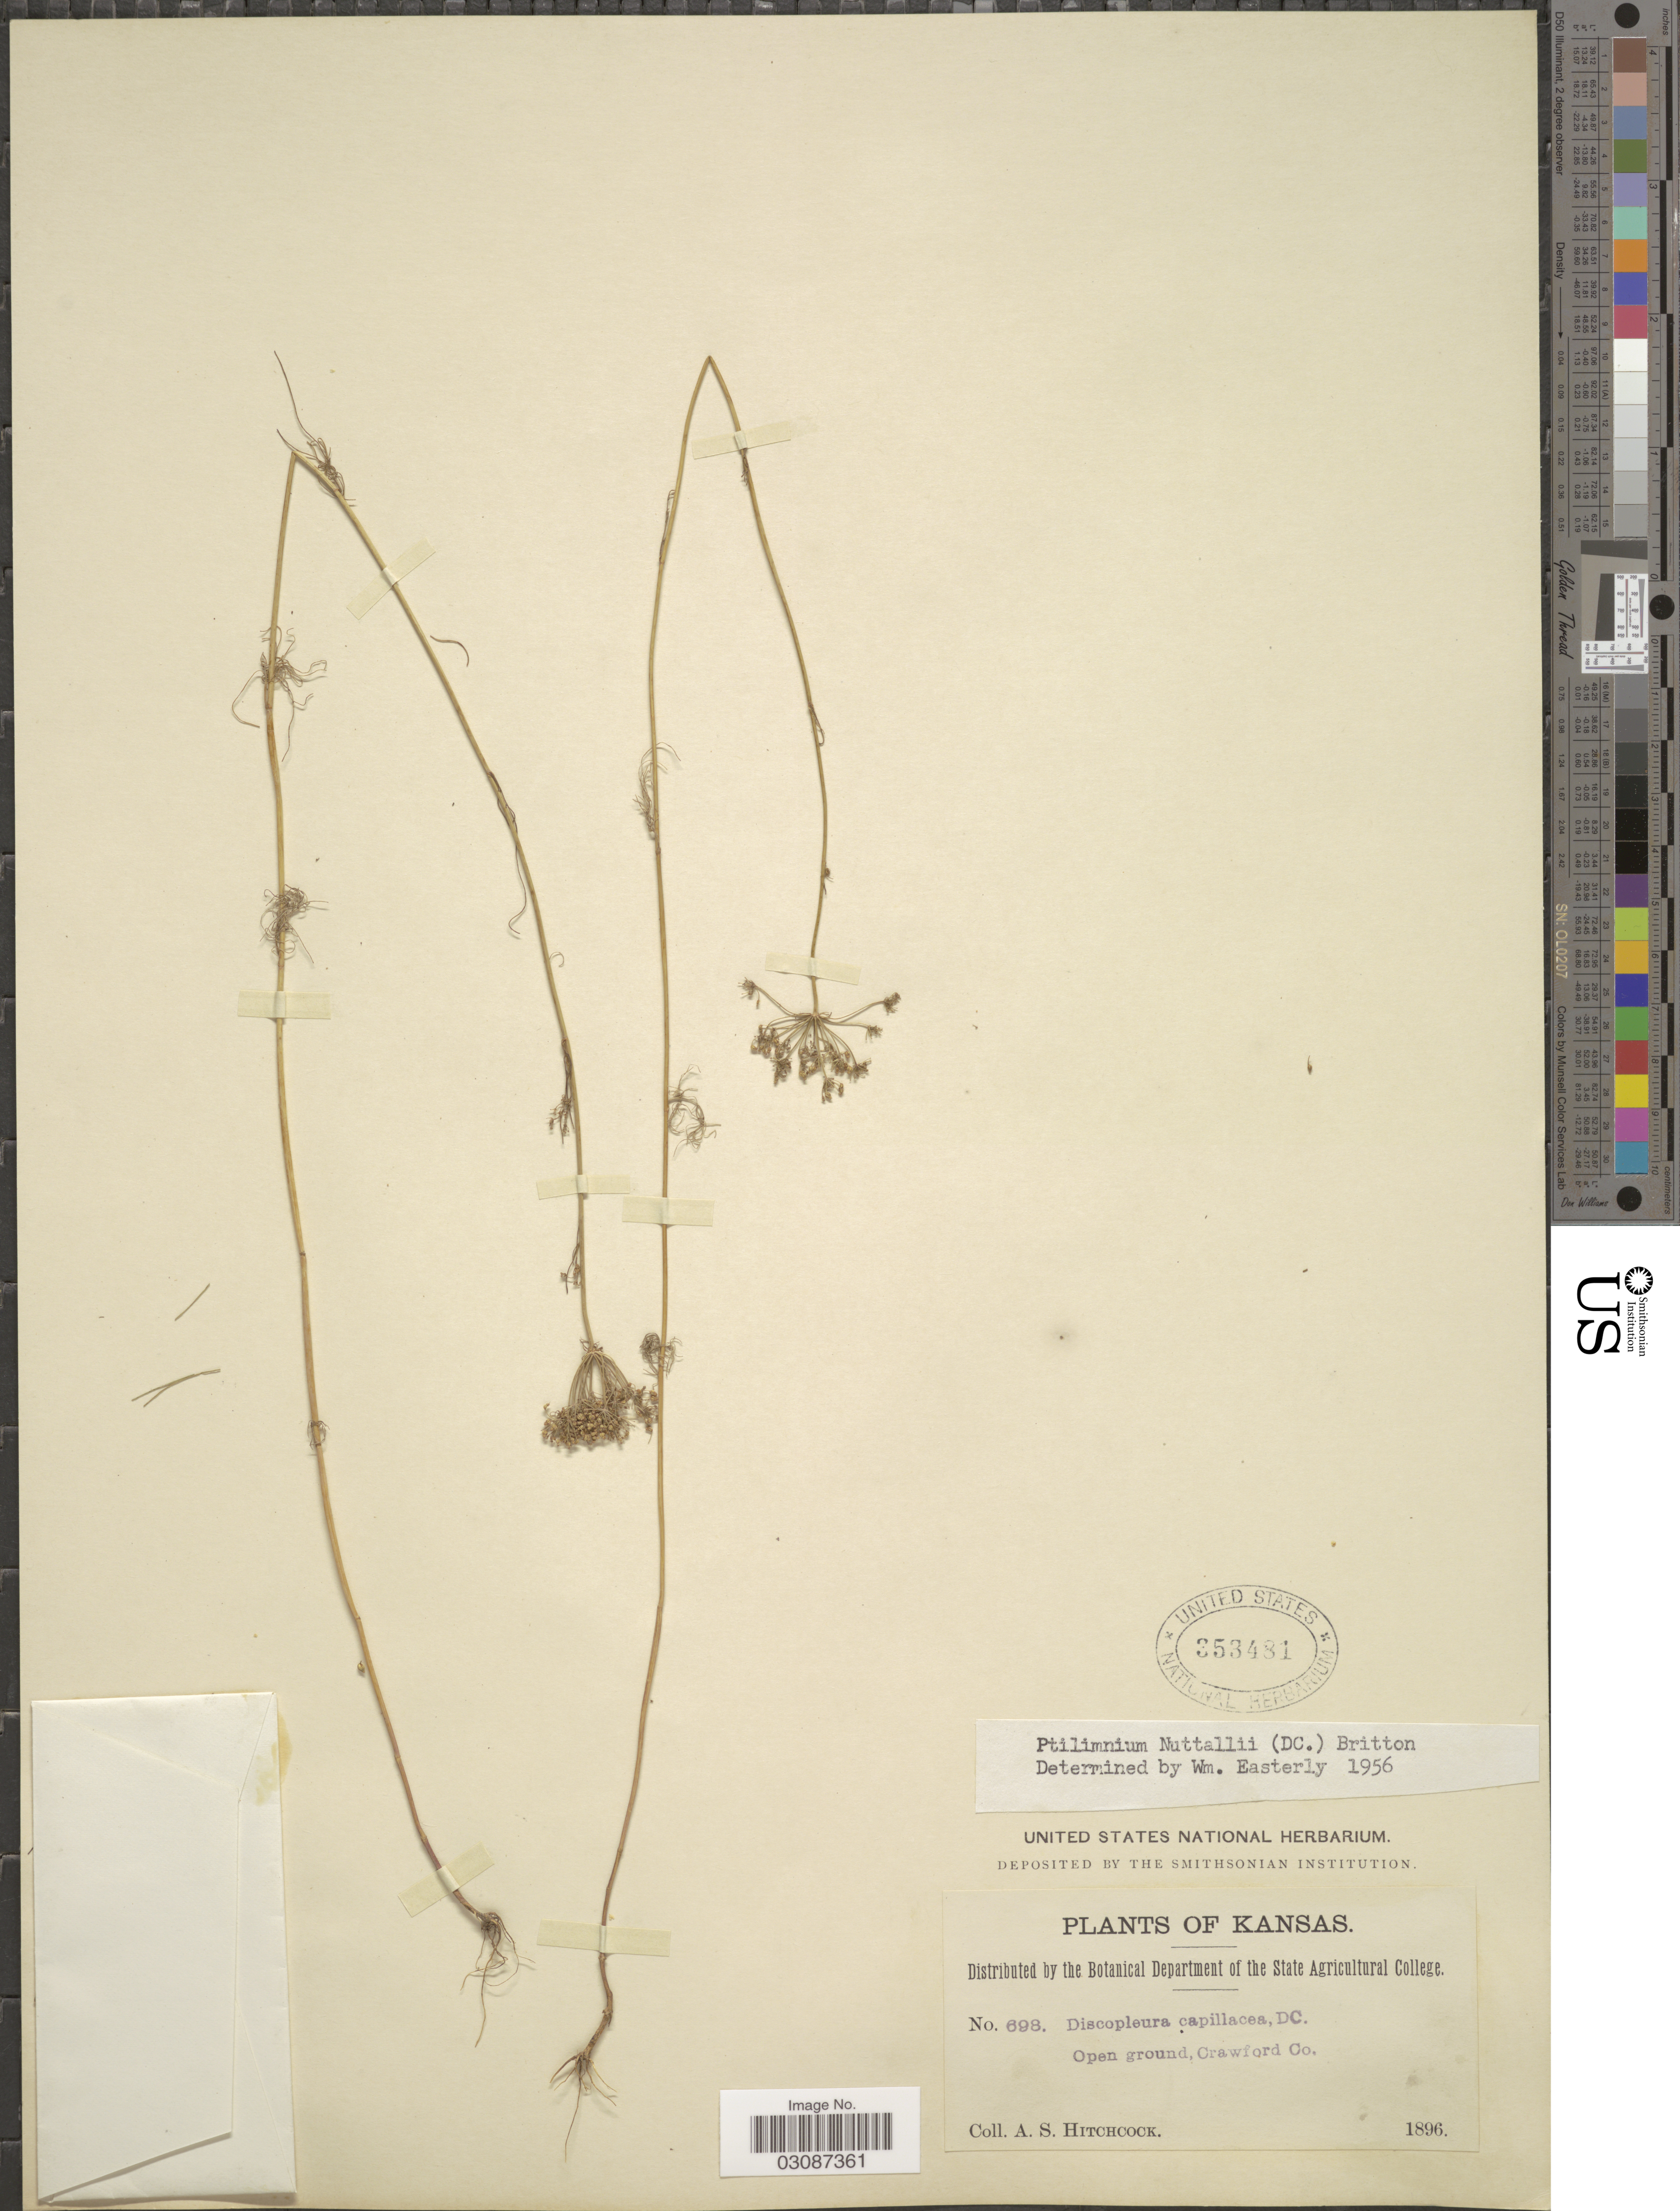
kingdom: Plantae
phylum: Tracheophyta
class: Magnoliopsida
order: Apiales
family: Apiaceae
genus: Ptilimnium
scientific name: Ptilimnium nuttallii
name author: (DC.) Britton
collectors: A. S. Hitchcock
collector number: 698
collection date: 1896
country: United States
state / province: Kansas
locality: Open ground, Crawford Co.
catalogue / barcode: US 353481